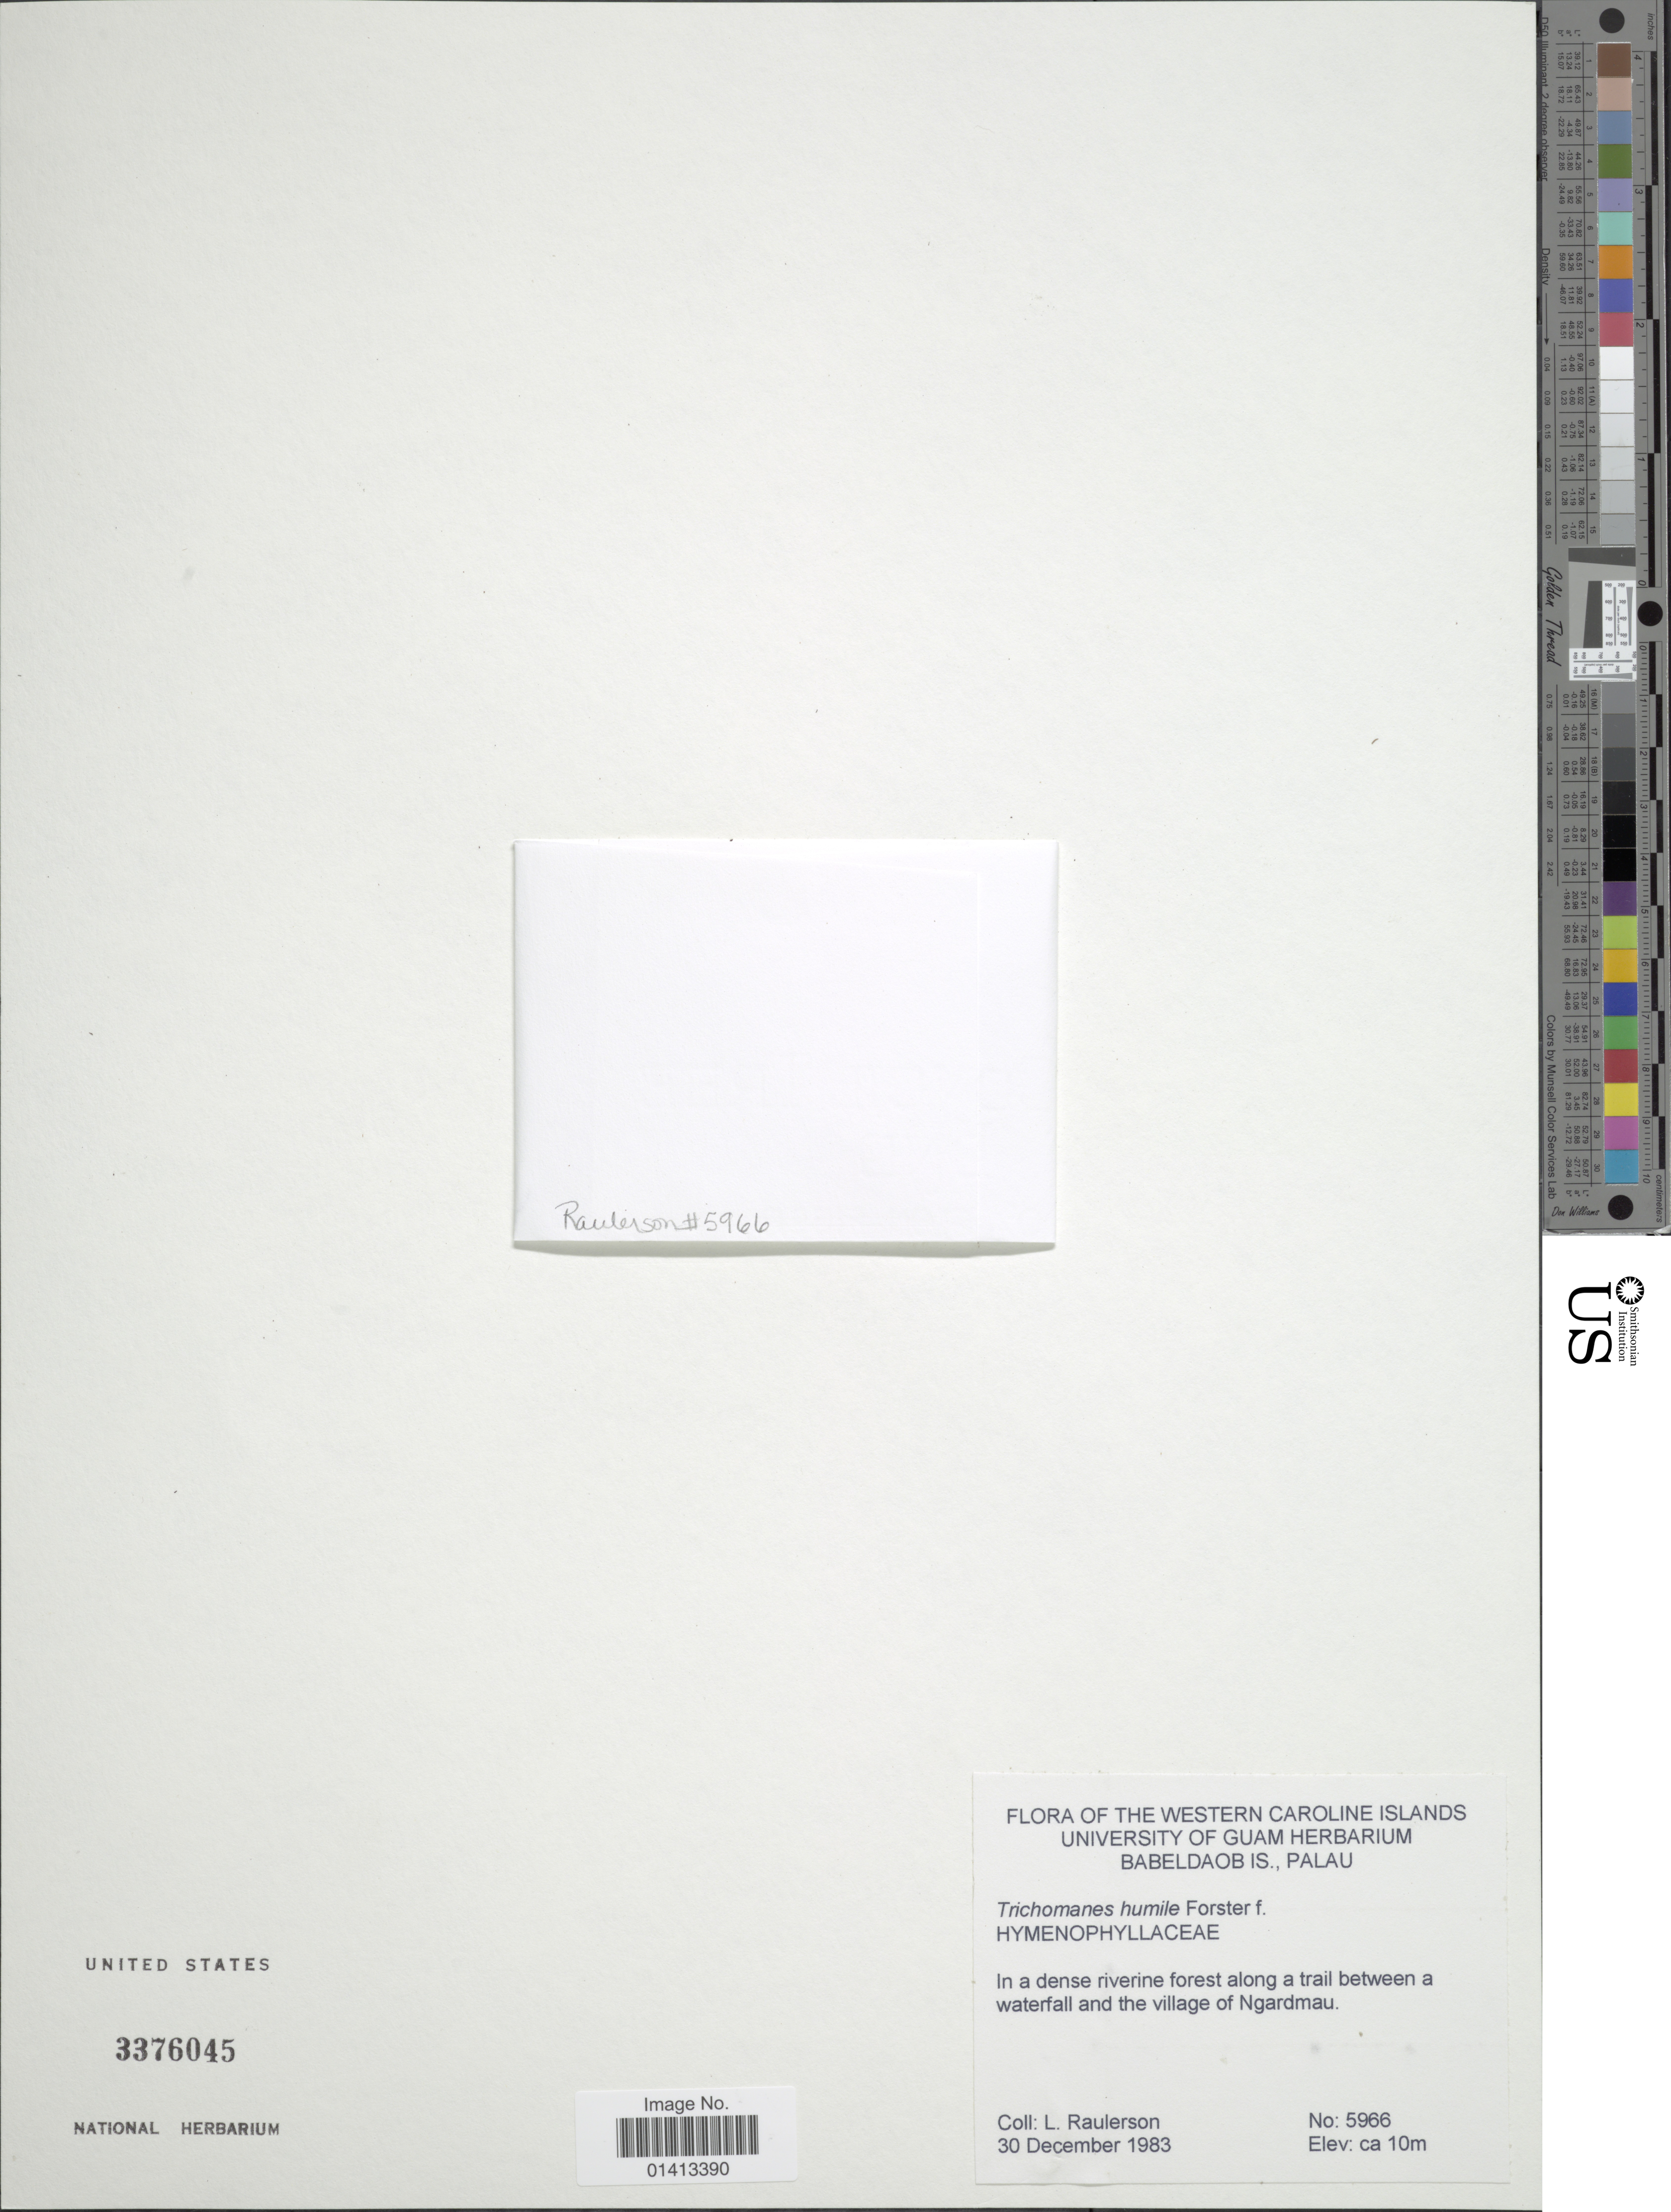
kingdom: Plantae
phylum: Tracheophyta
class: Polypodiopsida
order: Hymenophyllales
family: Hymenophyllaceae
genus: Crepidomanes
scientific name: Crepidomanes humilis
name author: (G. Forst.) Bosch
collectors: L. Raulerson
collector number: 5966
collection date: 1983-12-30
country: Palau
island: Babeldaob [Babelthuap]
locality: The Western Caroline Islands, Babeldaob Is., Palau, in a dense riverine forest along a trail between a waterfall and the village of Ngardmau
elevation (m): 10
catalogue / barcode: US 3376045